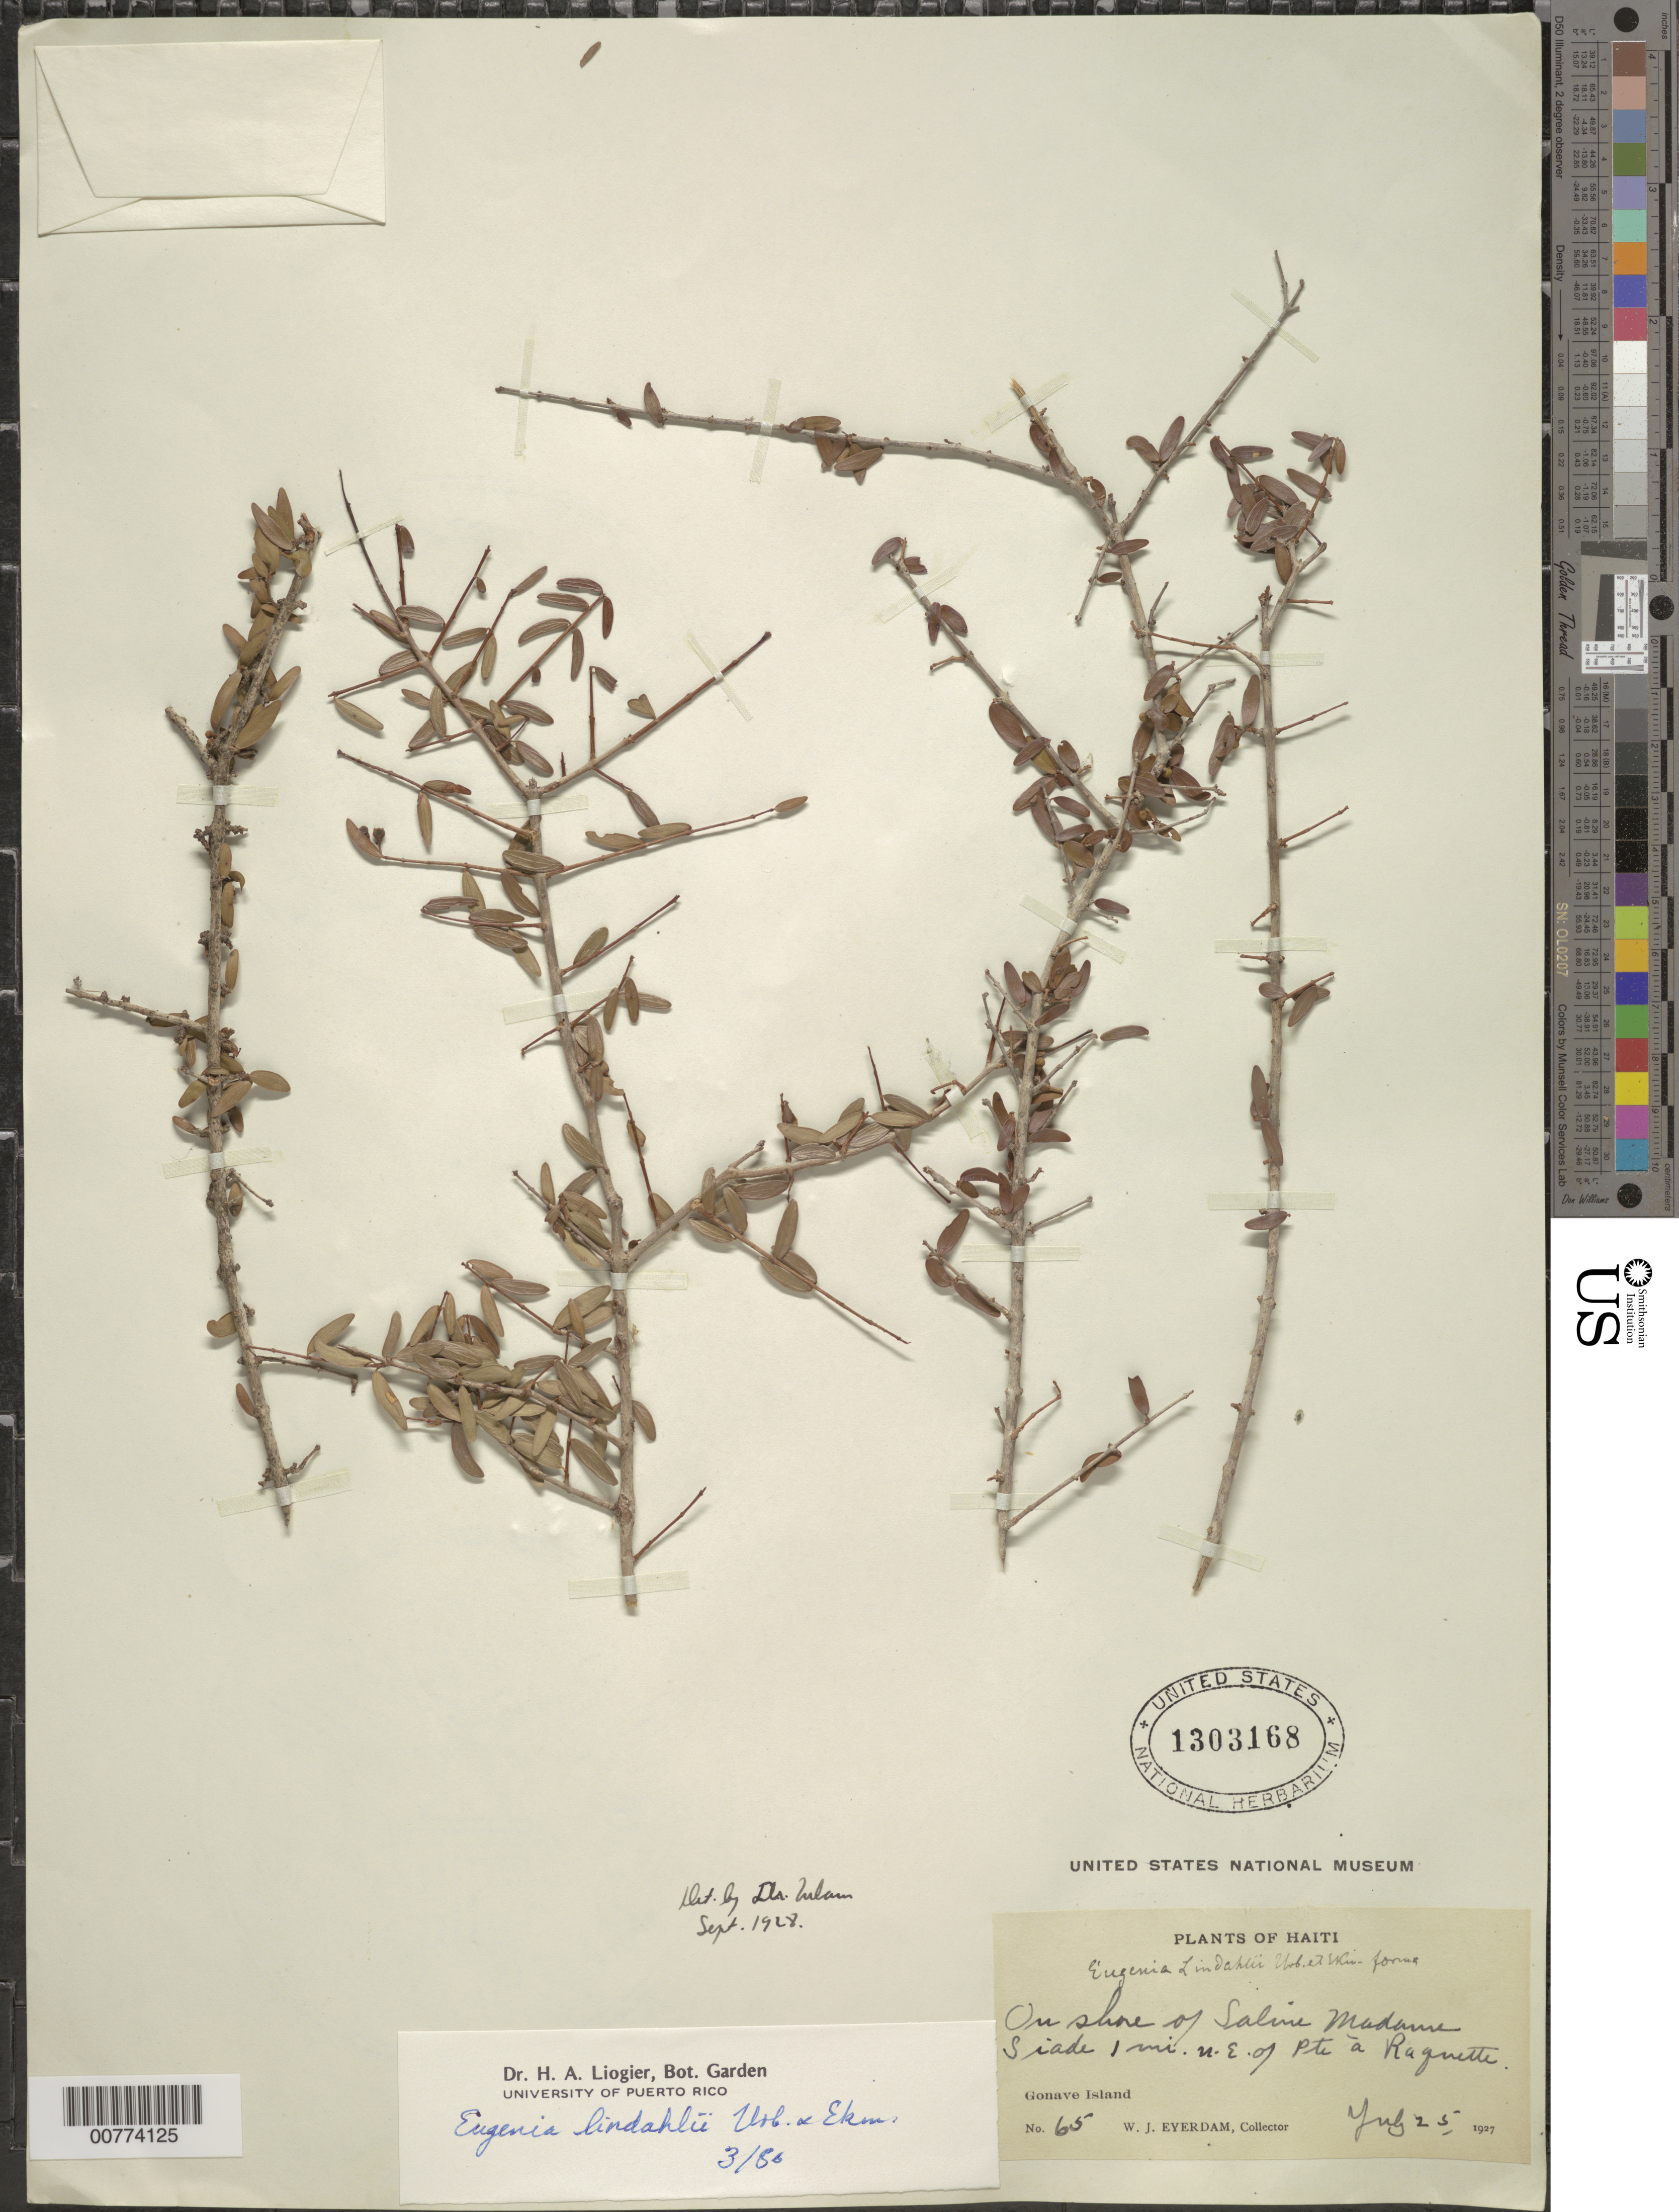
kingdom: Plantae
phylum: Tracheophyta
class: Magnoliopsida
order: Myrtales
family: Myrtaceae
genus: Eugenia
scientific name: Eugenia lindahlii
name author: Urb. & Ekman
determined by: Liogier, Alain H.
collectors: W. J. Eyerdam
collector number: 65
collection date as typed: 25 Jul 1927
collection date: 1927-07-25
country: Haiti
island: Hispaniola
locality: Gonave Island, Siade 1 mi northeast of Pte ã Raquette.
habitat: On shore of Saline Madame.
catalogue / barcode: US 1303168